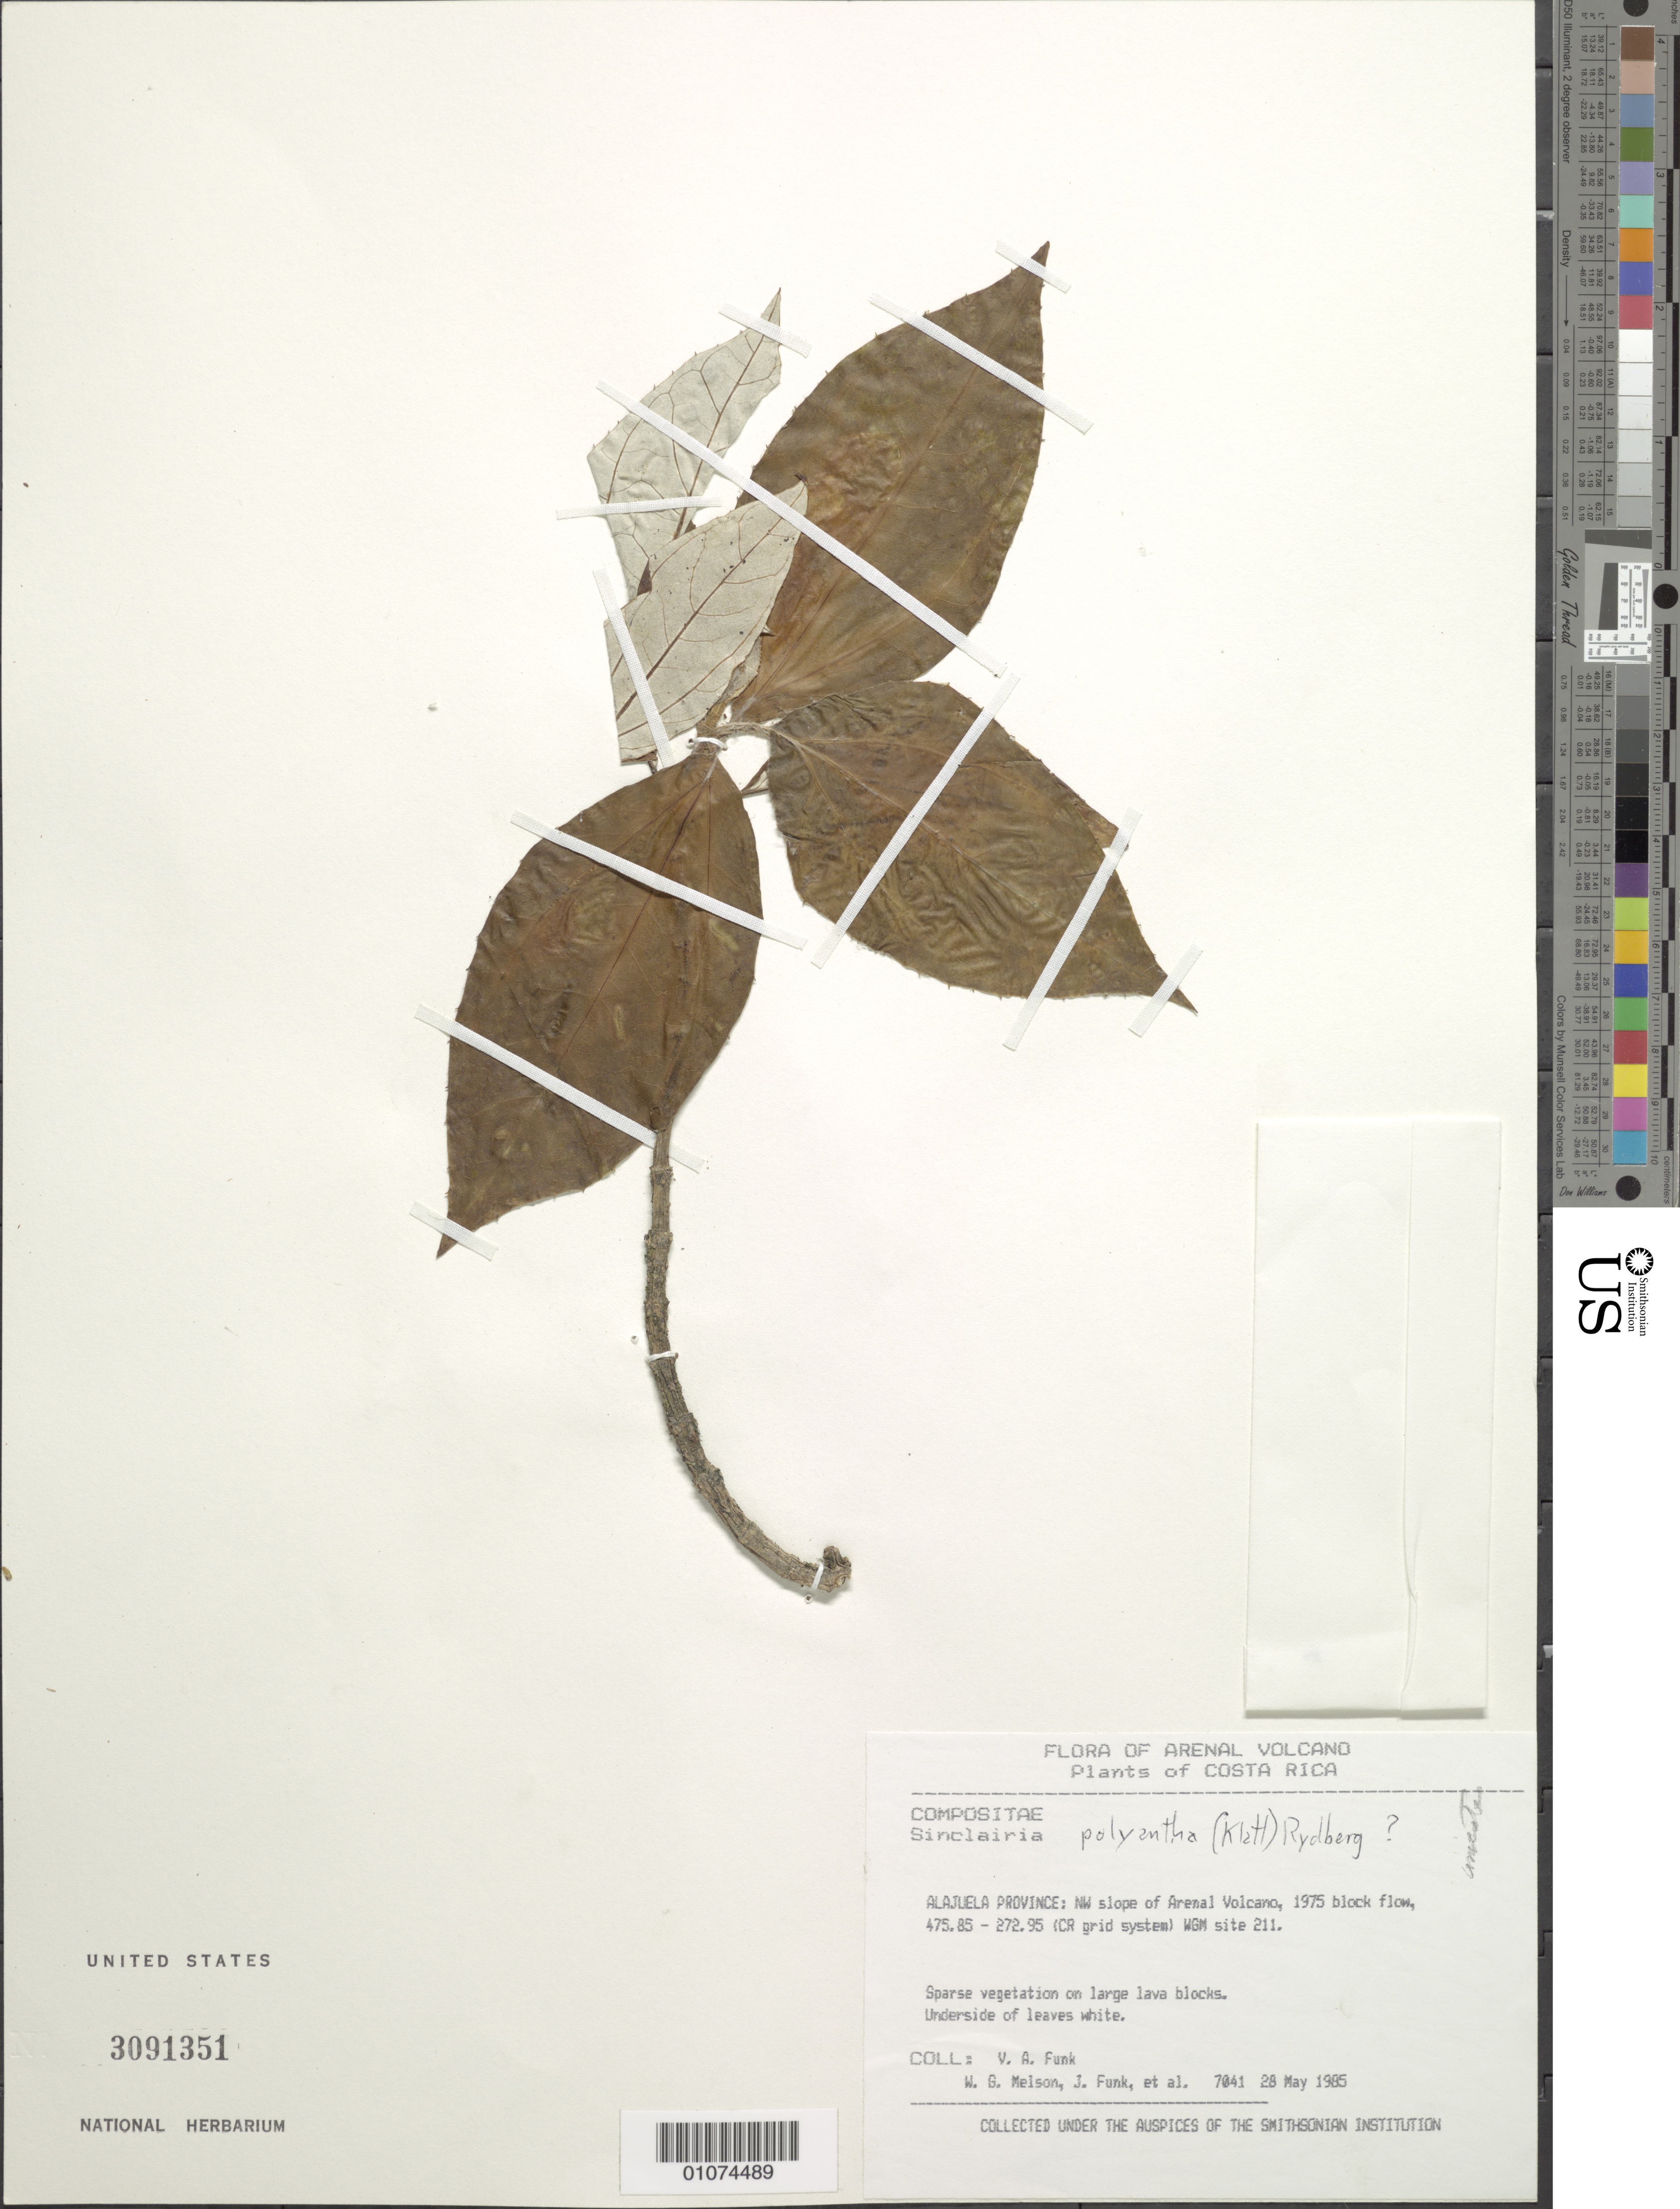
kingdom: Plantae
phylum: Tracheophyta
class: Magnoliopsida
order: Asterales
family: Asteraceae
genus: Sinclairia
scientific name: Sinclairia polyantha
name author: (Klatt) Rydb.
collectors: V. Funk, W. G. Nelson, J. Funk & et al.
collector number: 7041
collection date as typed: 28 May 1985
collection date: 1985-05-28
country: Costa Rica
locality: Alajuela Province, Arenal Volcano, NW slope, 1975 block flow, 475.85 - 272.95 (CR grid system) WGM site 211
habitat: Sparse vegetation on large lava blocks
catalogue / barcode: US 3091351